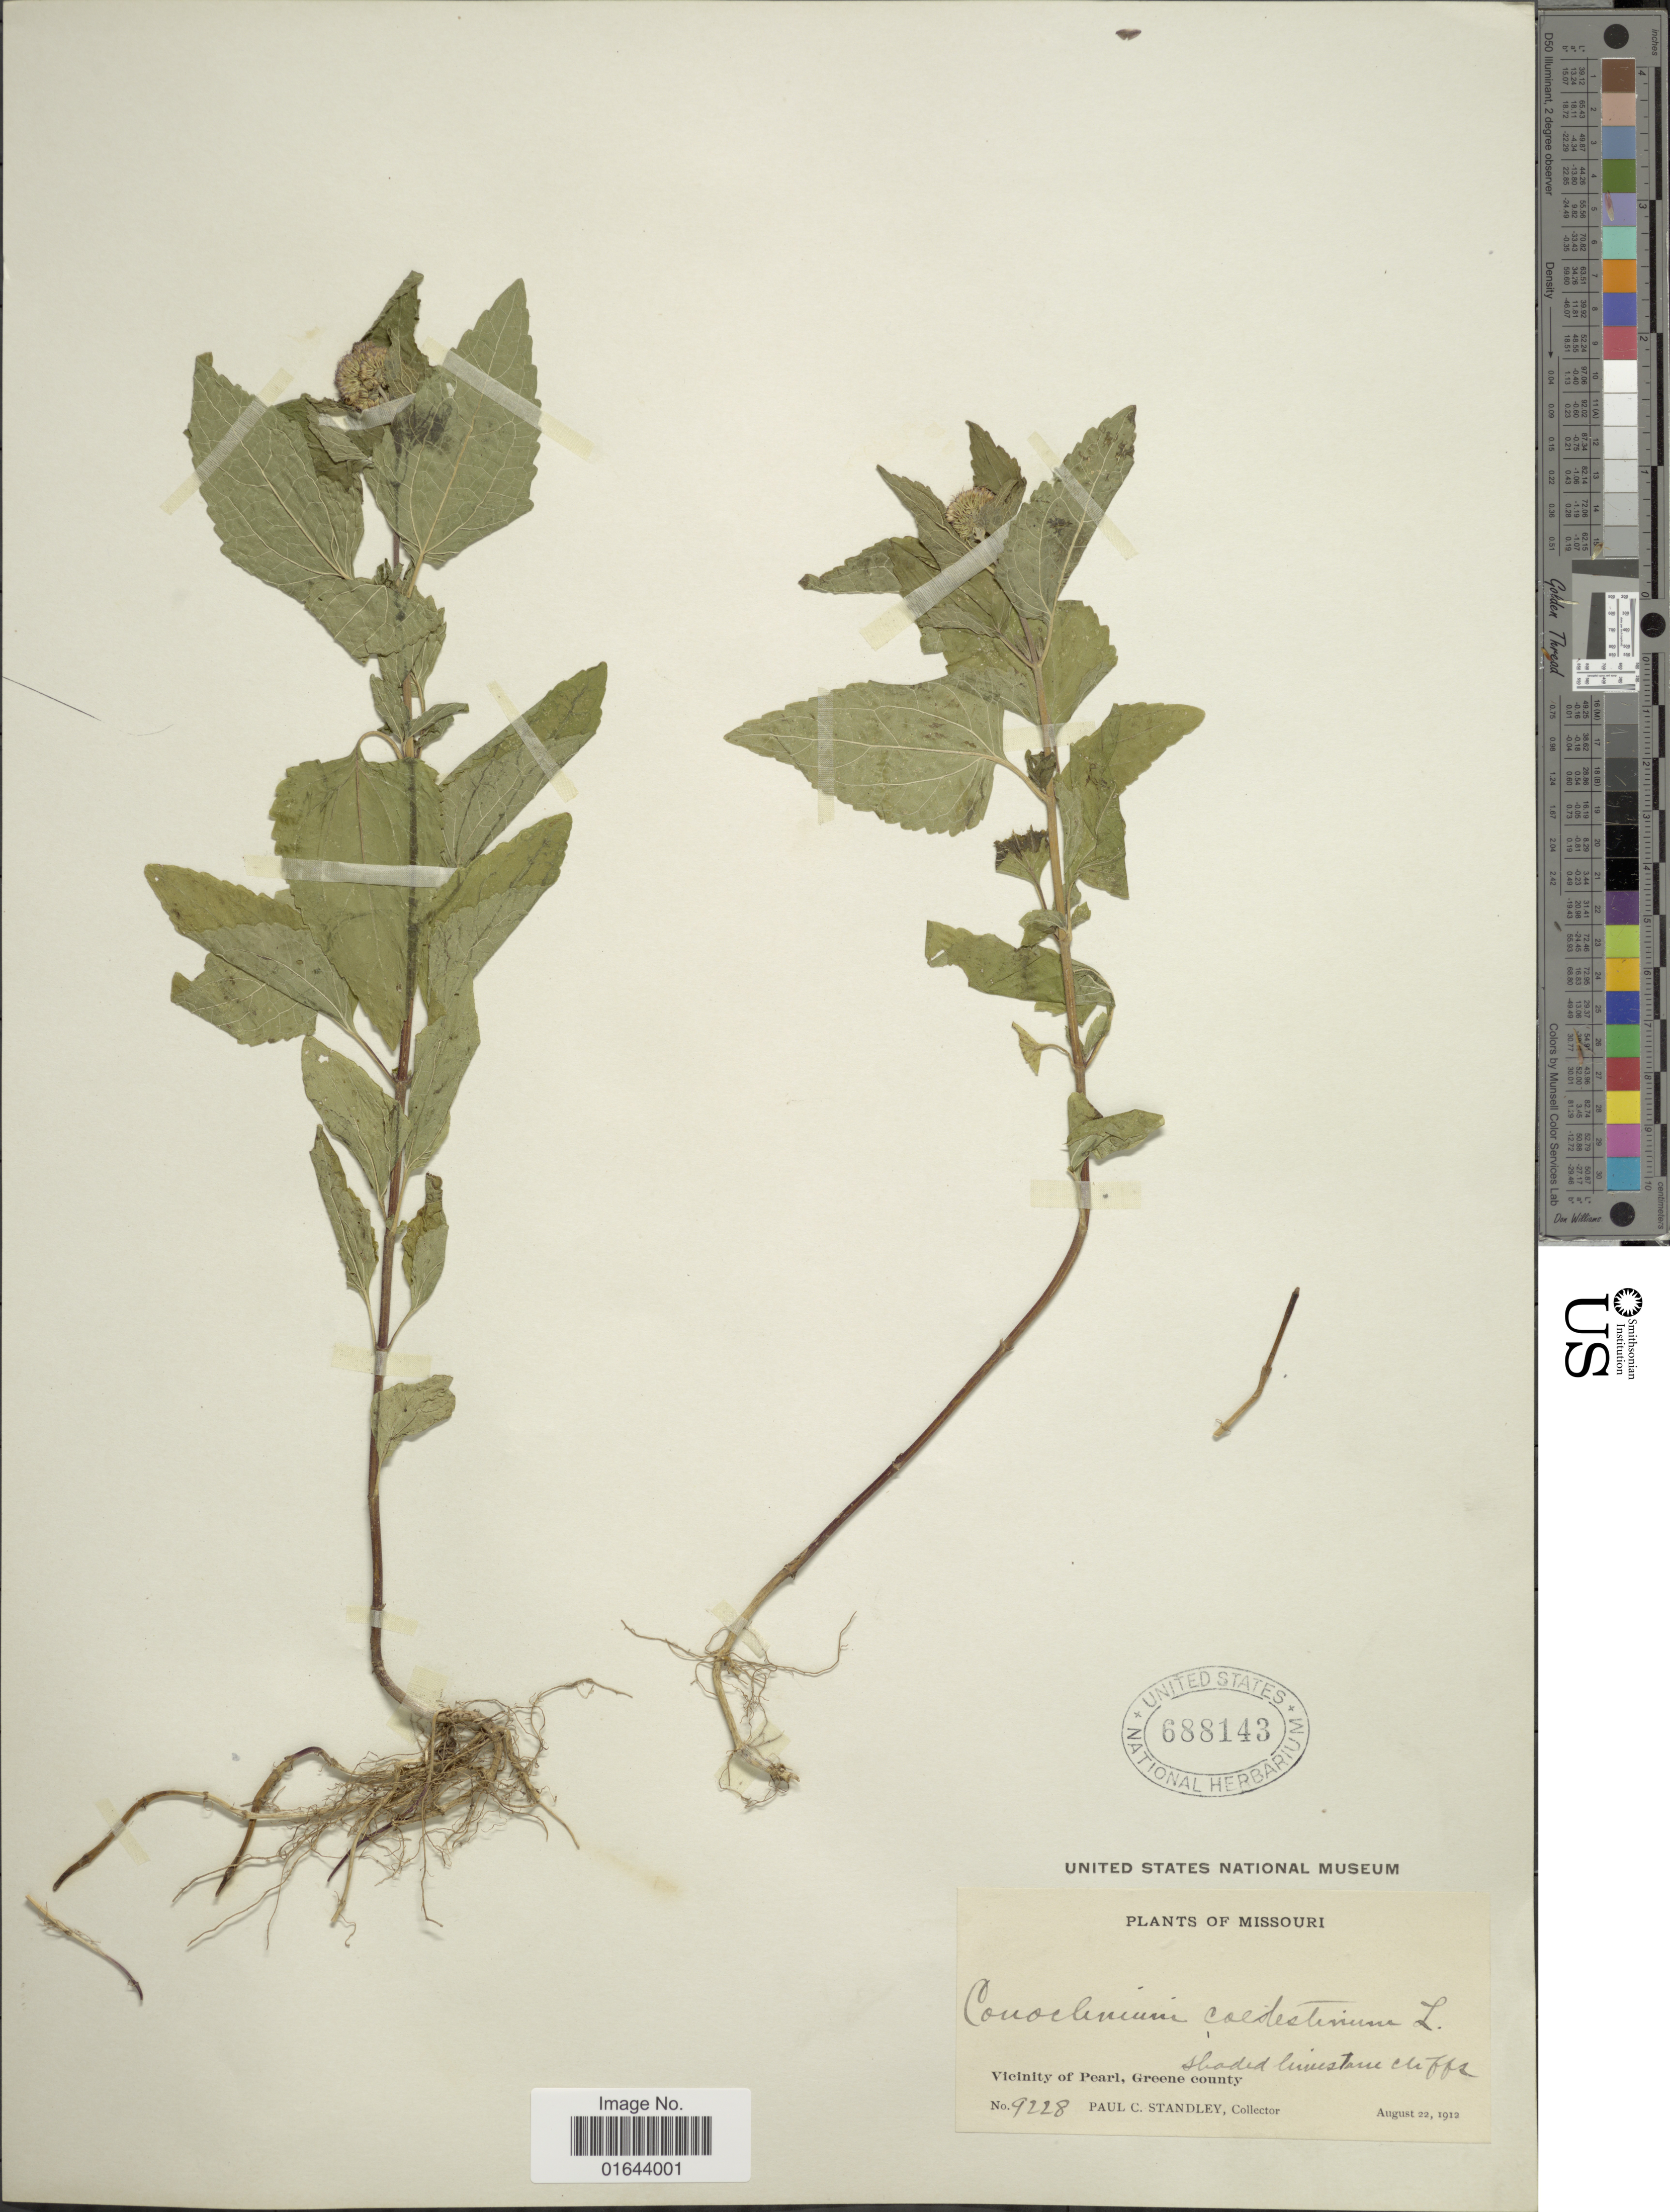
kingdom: Plantae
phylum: Tracheophyta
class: Magnoliopsida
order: Asterales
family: Asteraceae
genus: Conoclinium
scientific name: Conoclinium coelestinum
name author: (L.) DC.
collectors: P. C. Standley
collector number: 9228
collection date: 1912-08-22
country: United States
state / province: Missouri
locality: Vicinity of Pearl, Greene county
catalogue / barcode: US 688143